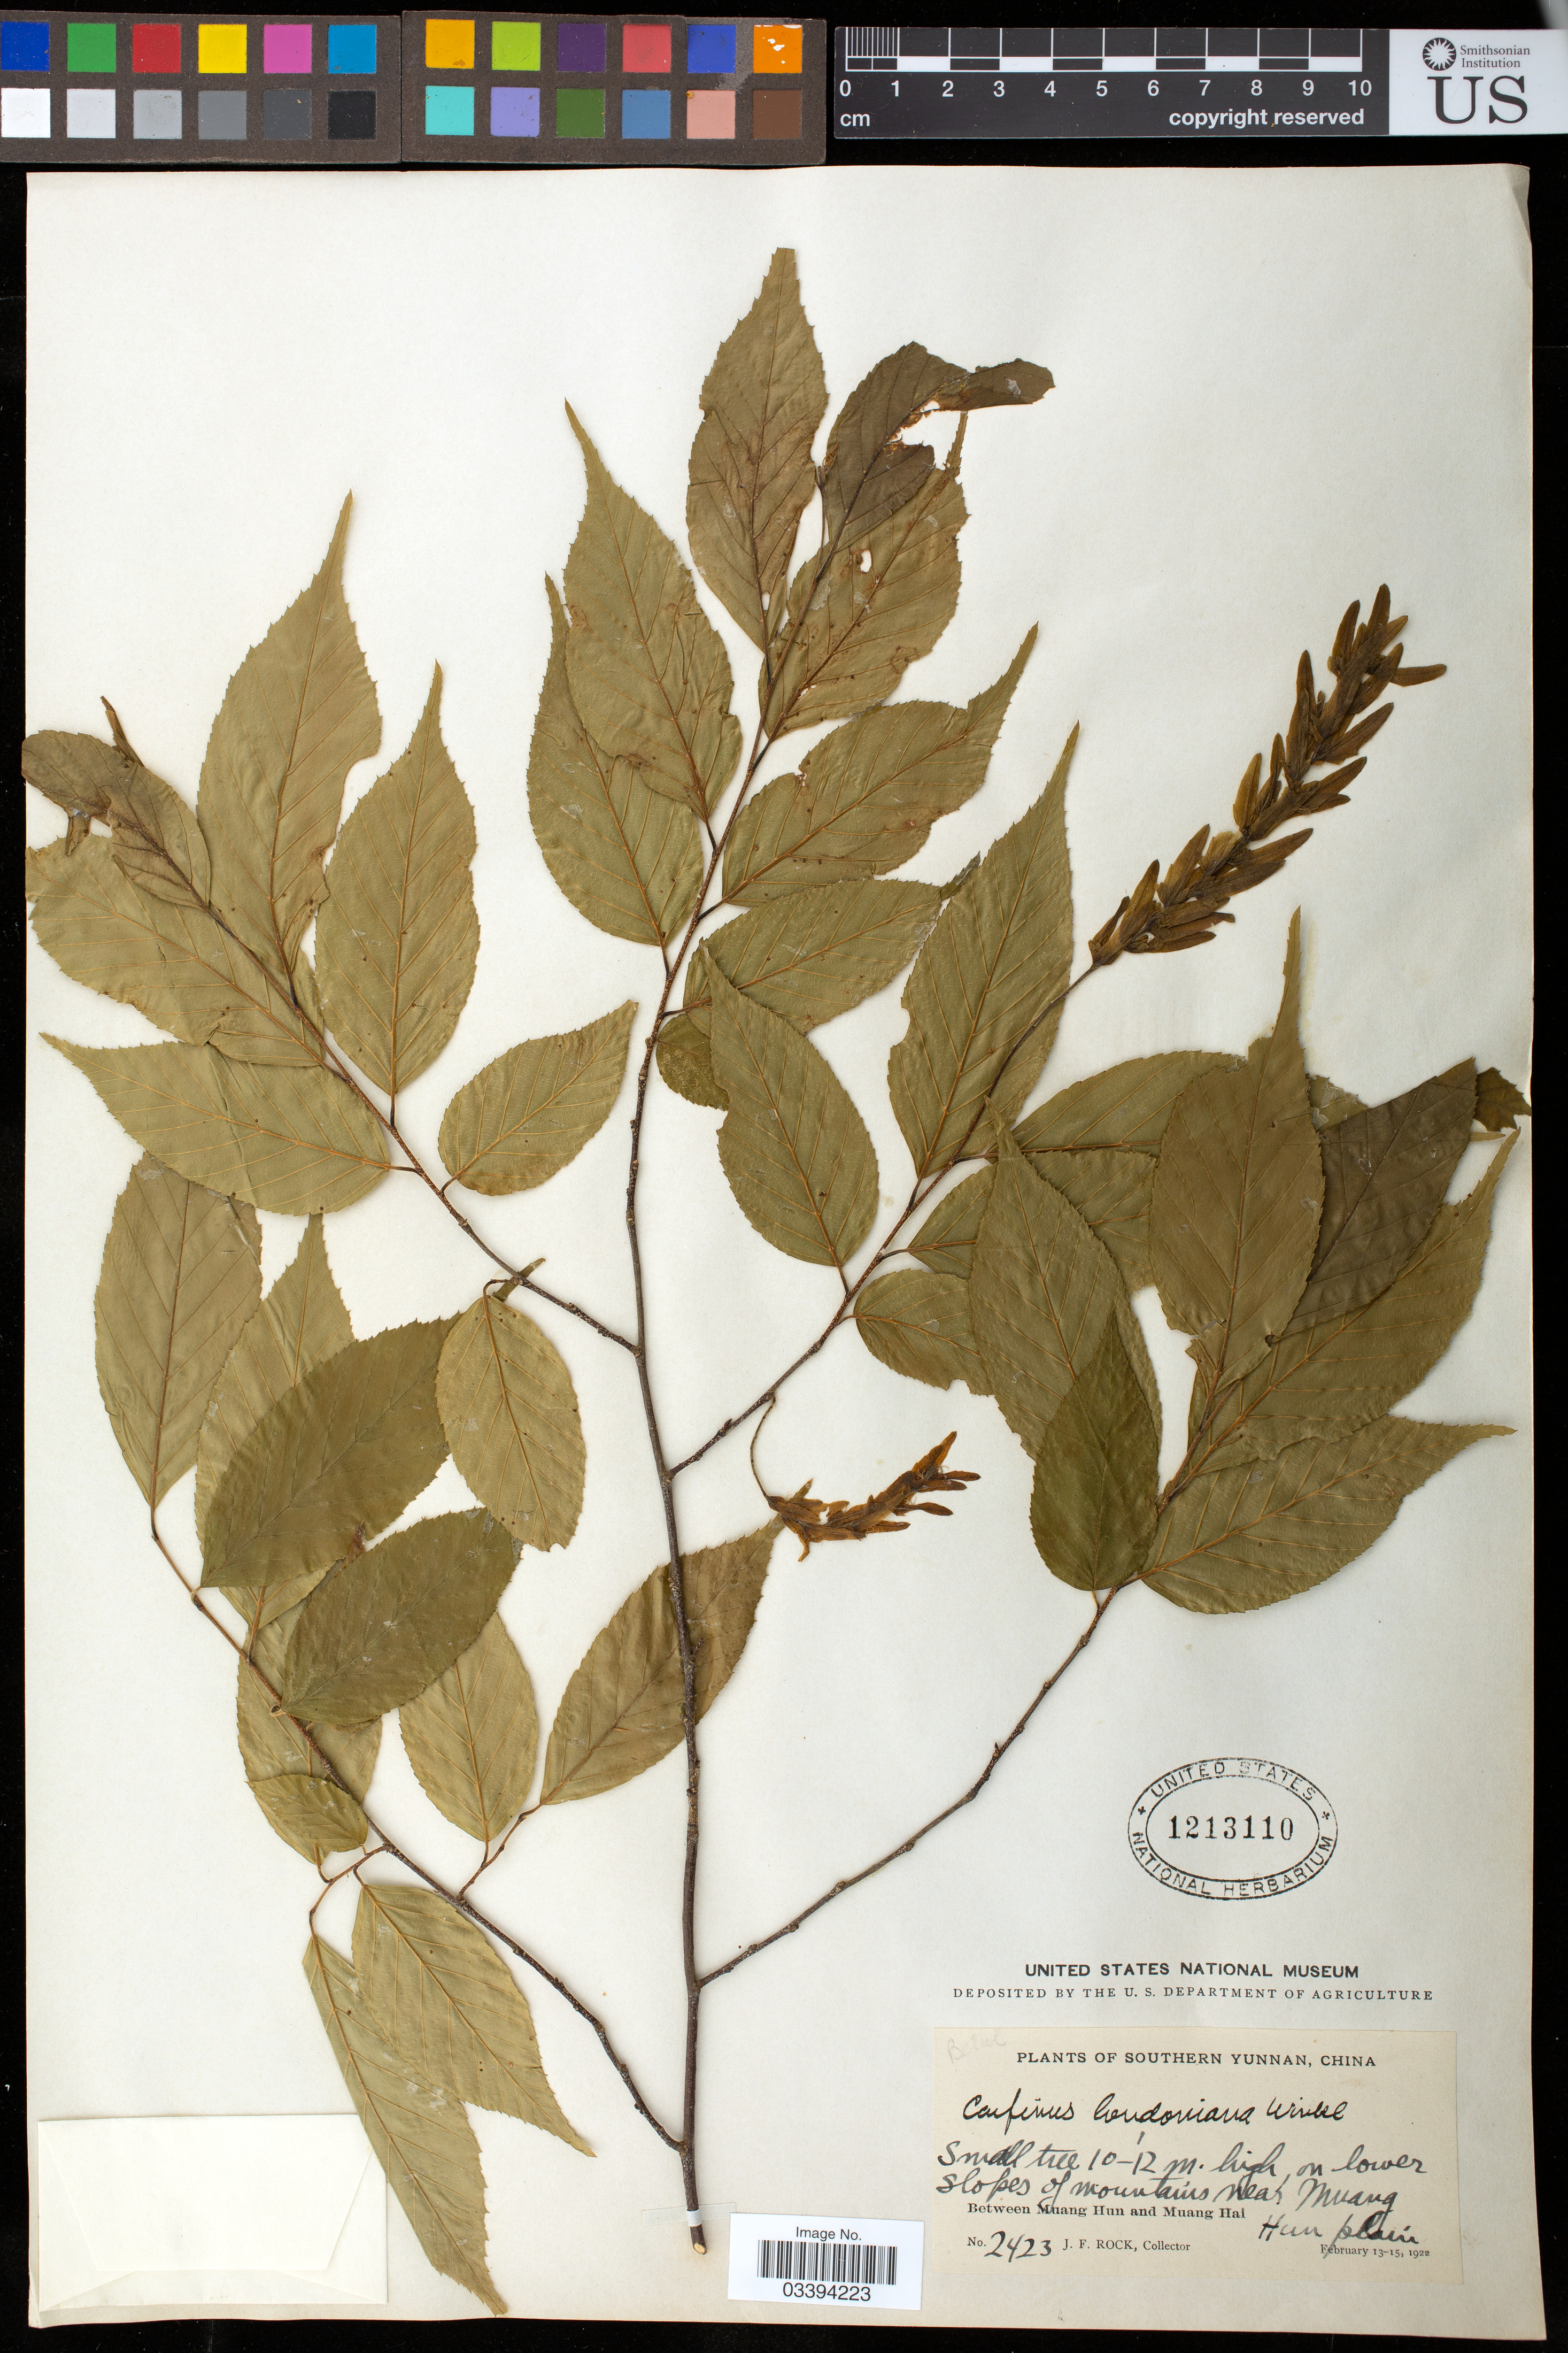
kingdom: Plantae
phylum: Tracheophyta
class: Magnoliopsida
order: Fagales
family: Betulaceae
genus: Carpinus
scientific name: Carpinus londoniana var. londoniana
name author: H.J.P. Winkl.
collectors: J. F. Rock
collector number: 2423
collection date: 1922-02-13/1922-02-15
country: China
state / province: Yunnan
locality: near Muang, between Muang Hum and Muang Hai, Hun plain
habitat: on lower slopes of mountains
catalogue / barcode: US 1213110